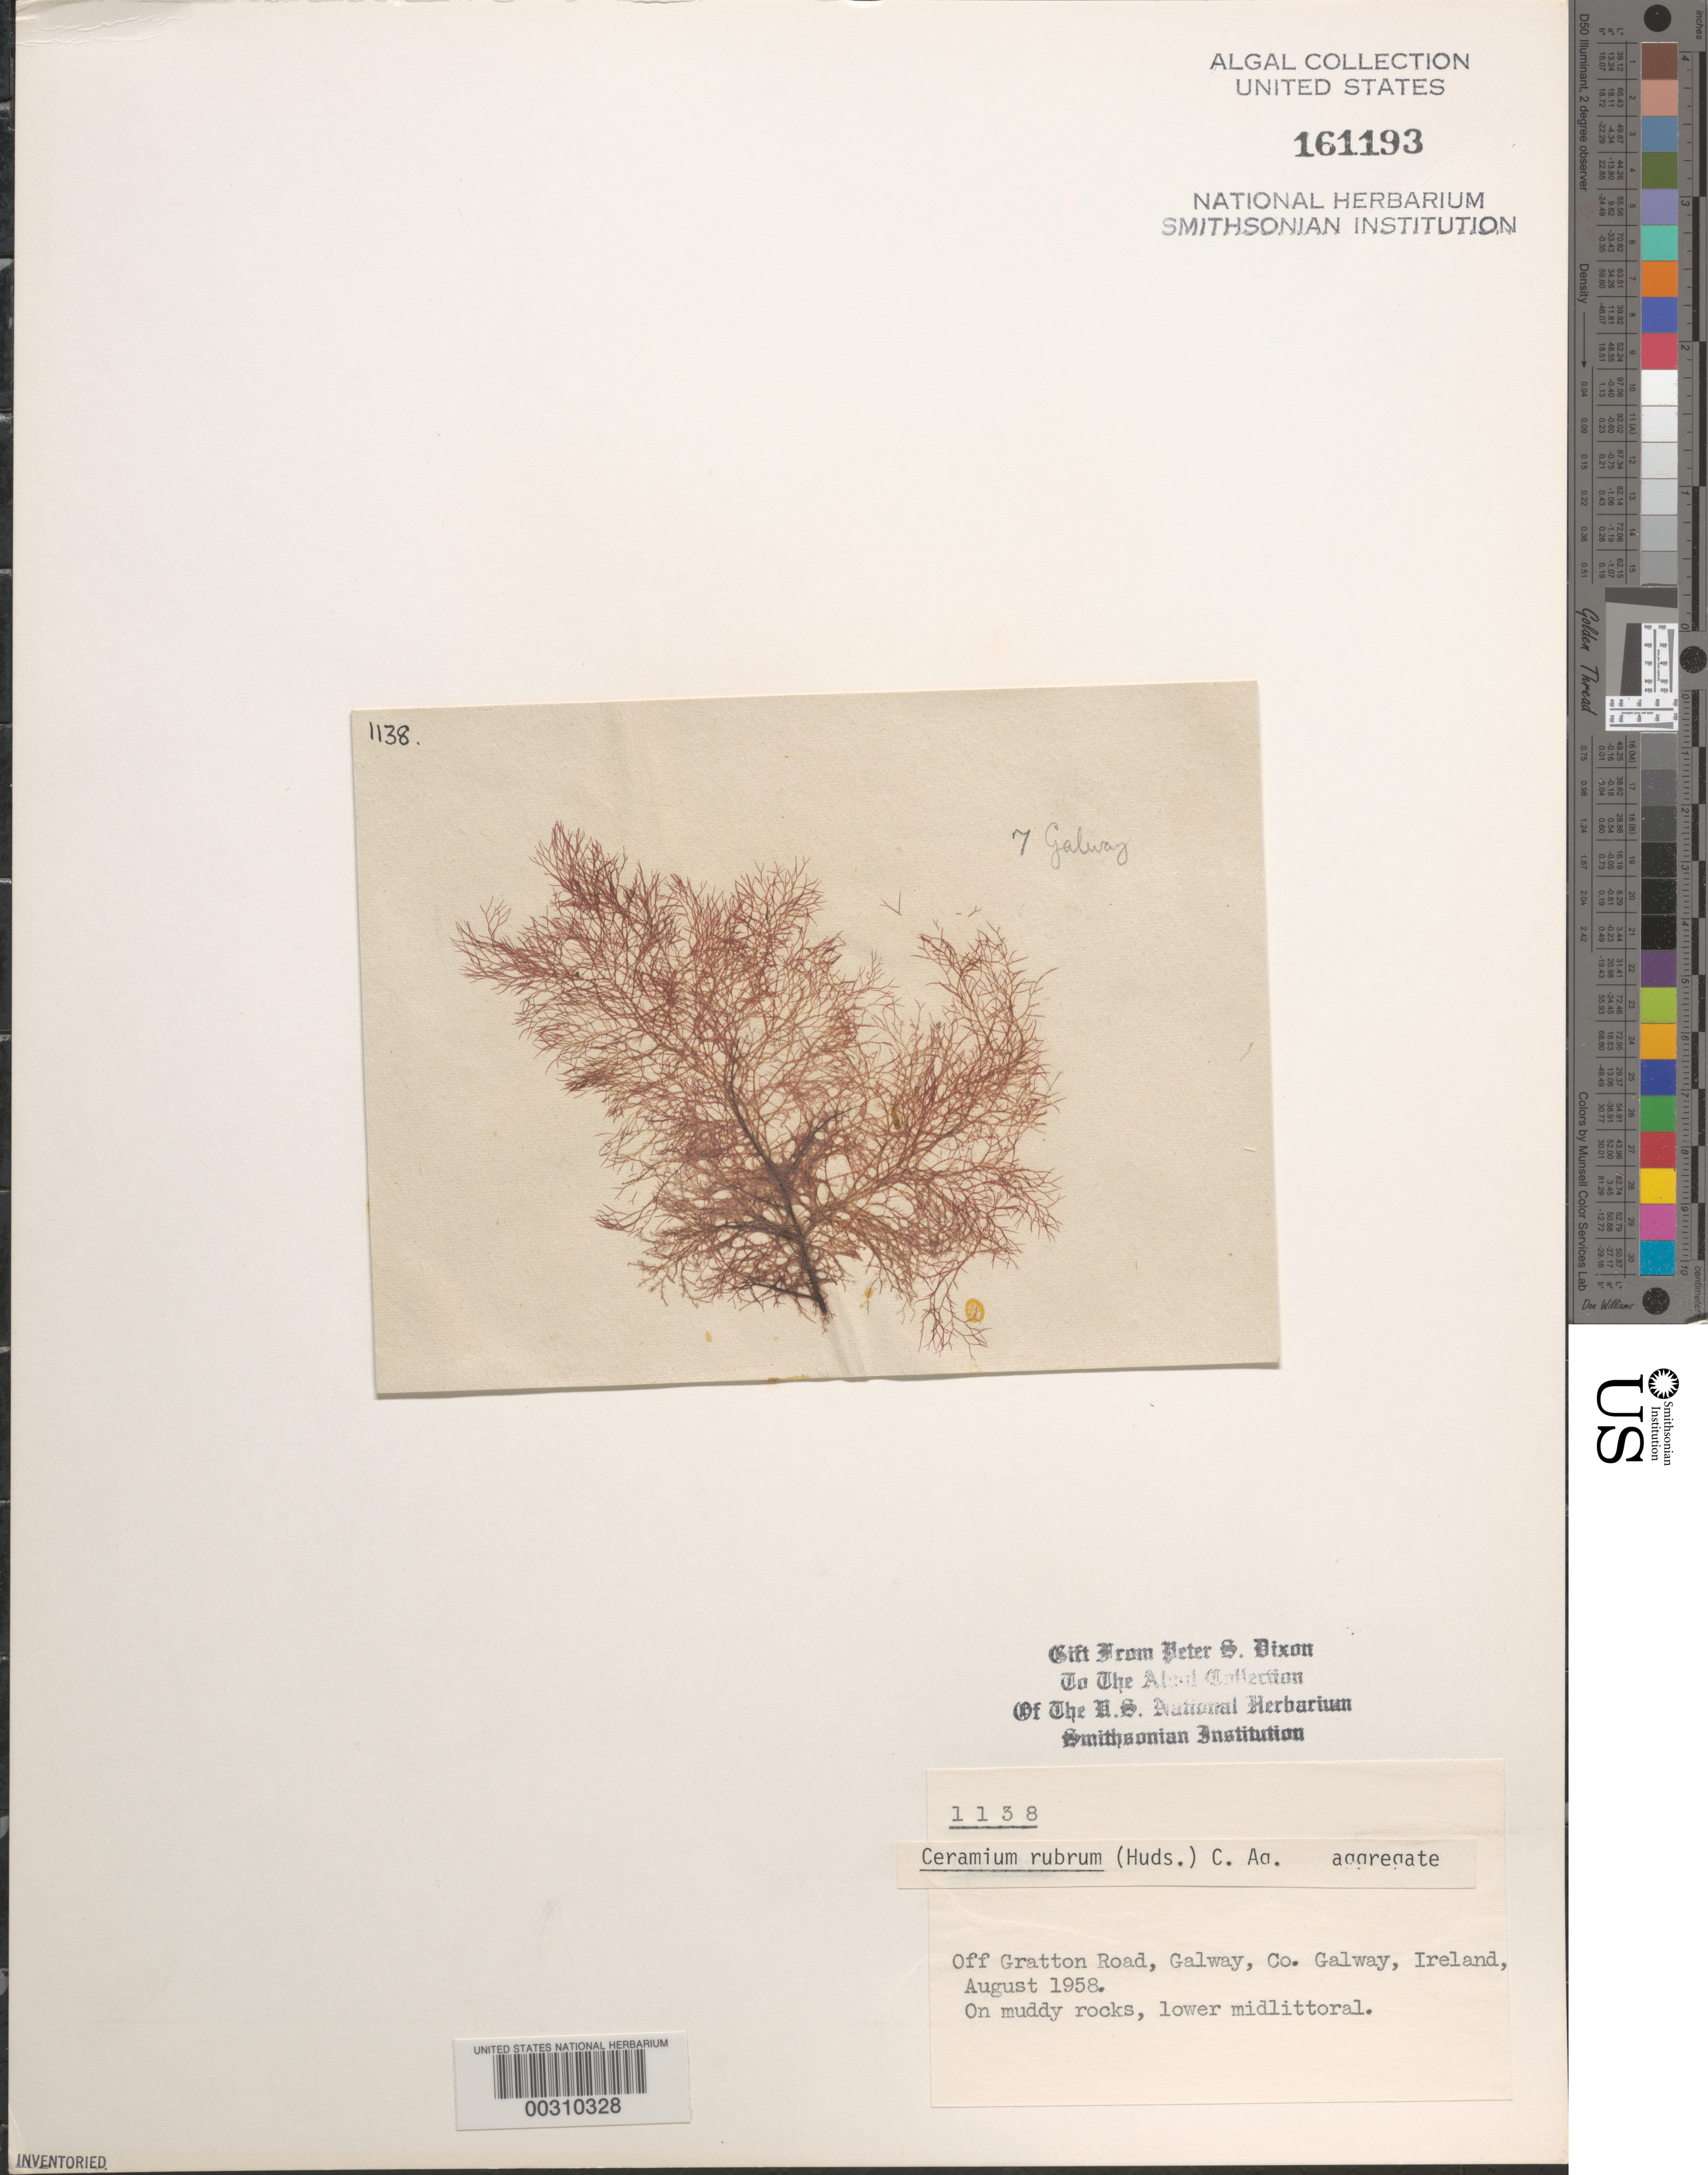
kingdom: Plantae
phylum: Rhodophyta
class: Florideophyceae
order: Ceramiales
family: Ceramiaceae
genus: Ceramium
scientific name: Ceramium rubrum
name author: C. Agardh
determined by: Dixon, P. S.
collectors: P. S. Dixon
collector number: PSD 1138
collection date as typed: Aug 1958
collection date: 1958-08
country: Ireland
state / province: Connaught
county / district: Galway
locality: Galway, off Gratton Road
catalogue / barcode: US 161193